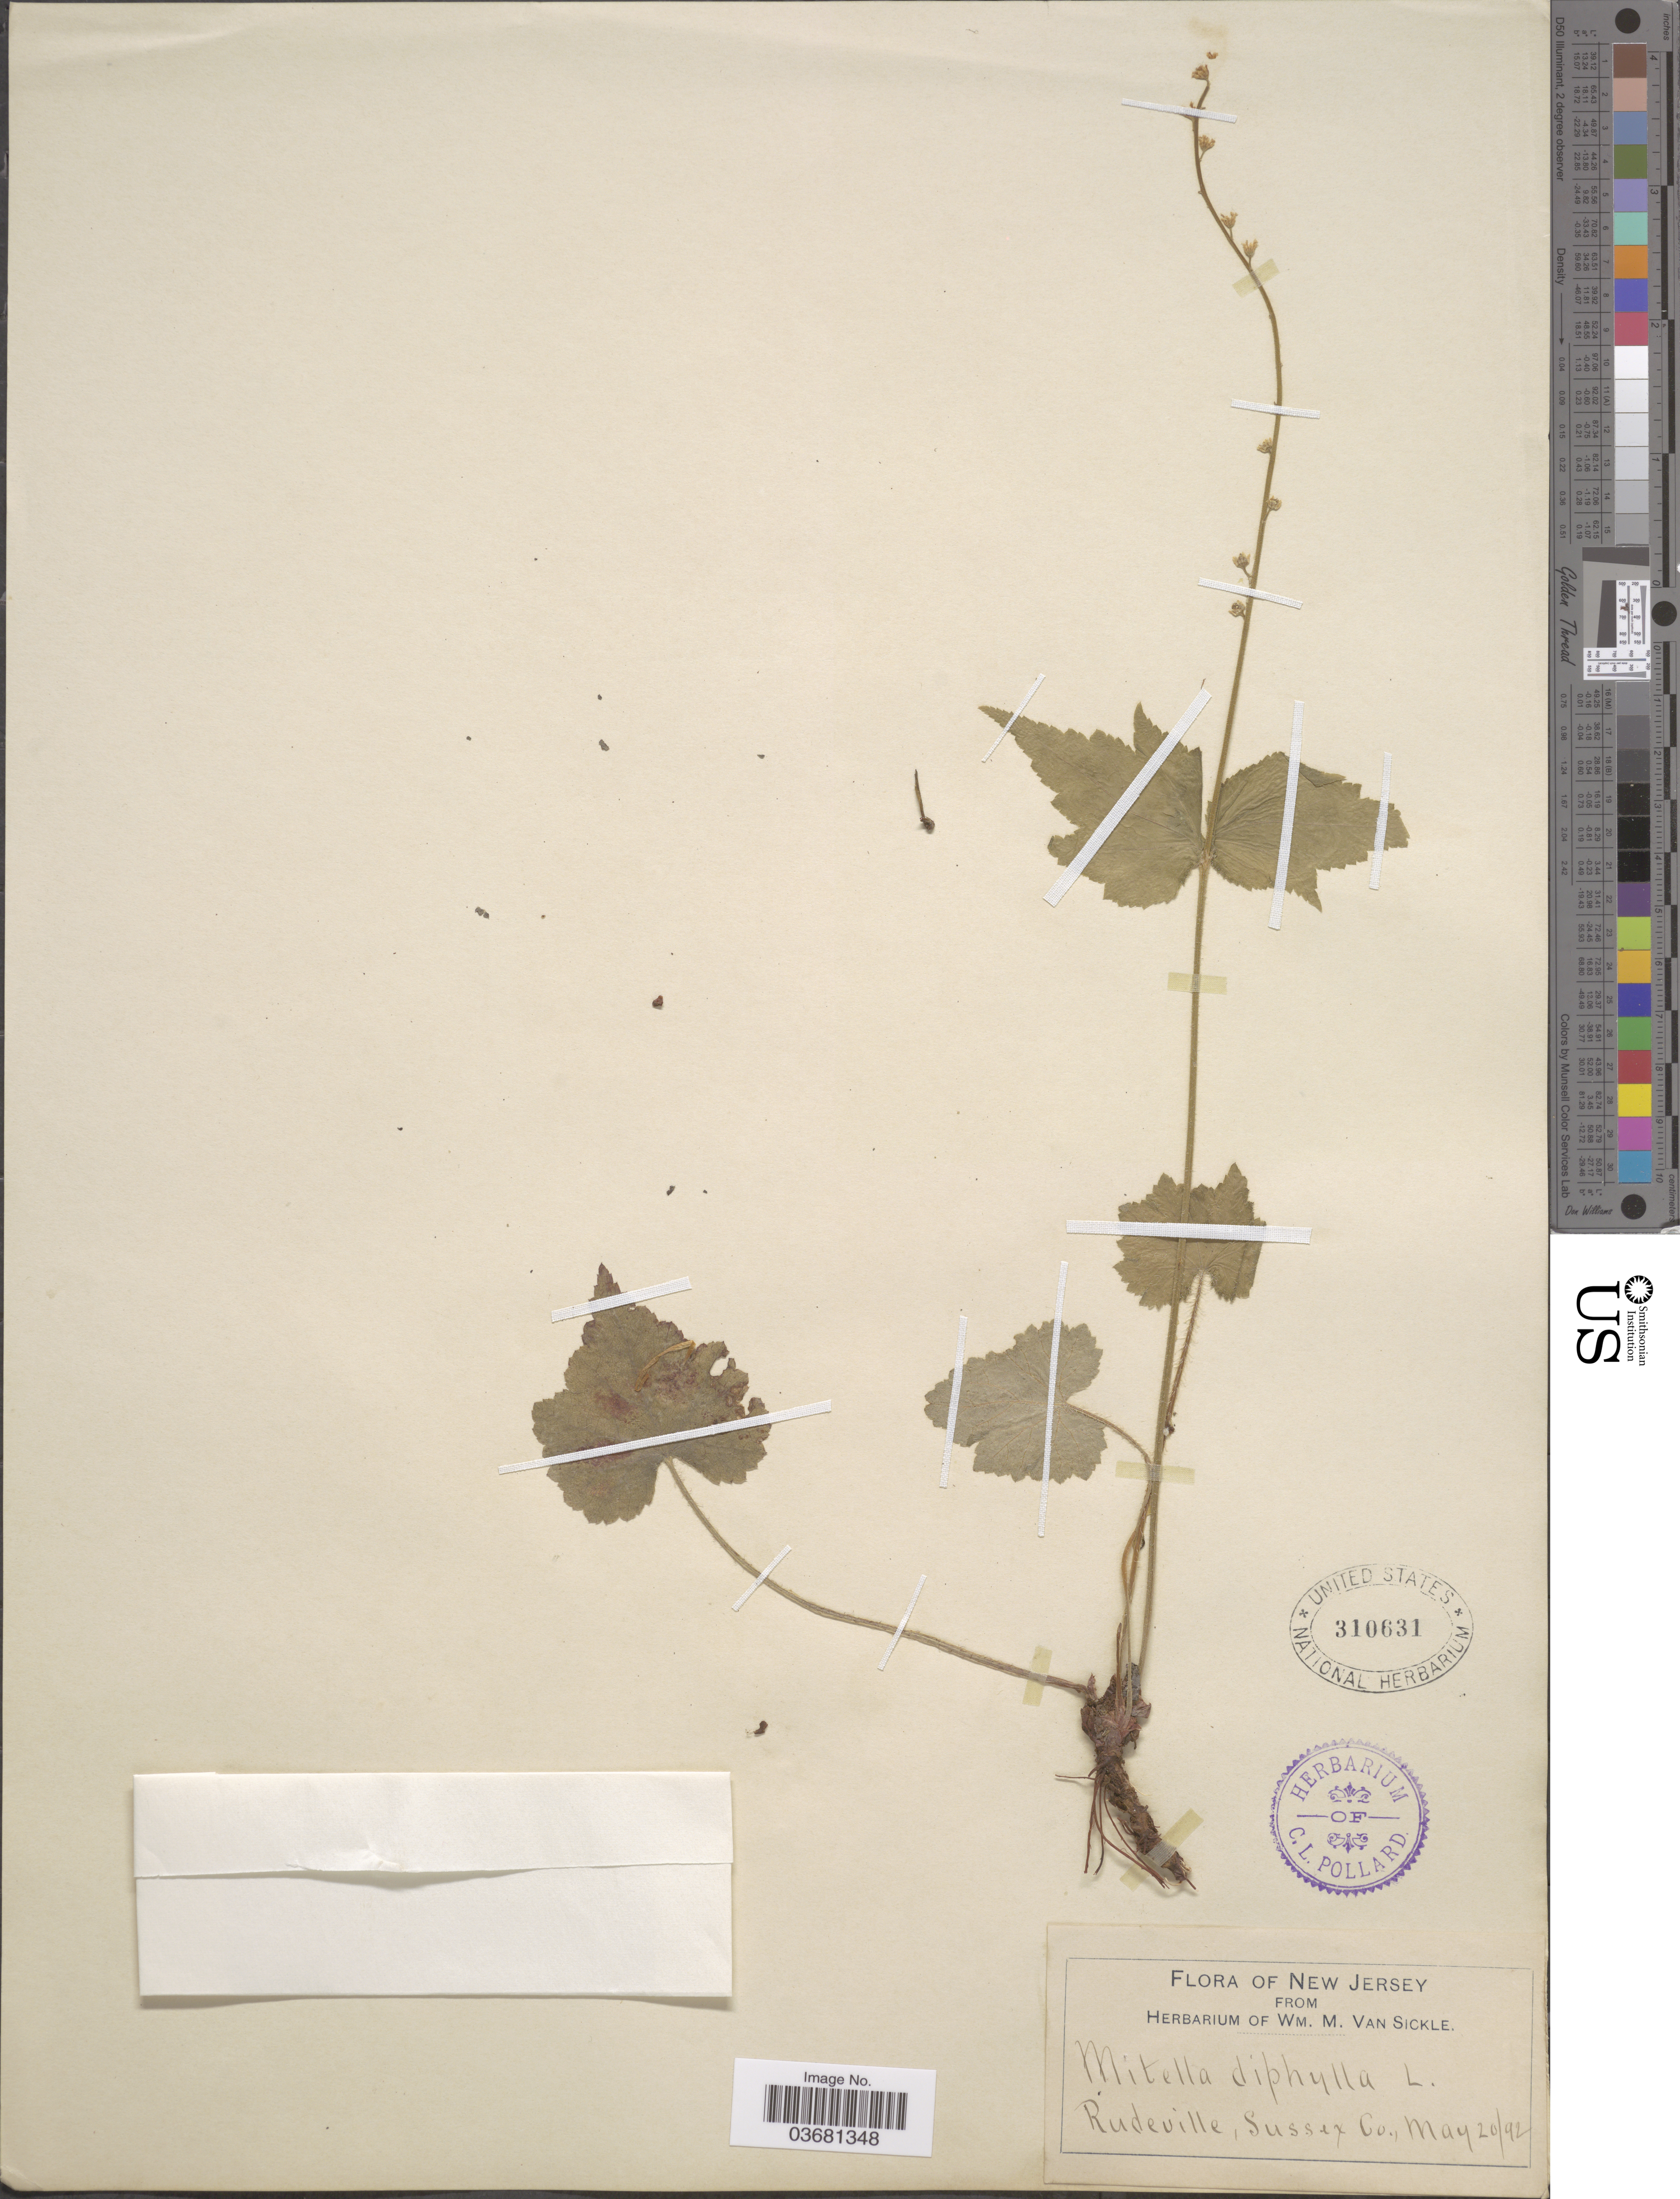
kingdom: Plantae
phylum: Tracheophyta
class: Magnoliopsida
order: Saxifragales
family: Saxifragaceae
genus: Mitella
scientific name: Mitella diphylla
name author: L.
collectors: ex herb. Wm. M. Van Sickle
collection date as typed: Transcribed d/m/y: 20/5/92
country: United States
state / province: New Jersey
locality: Rudeville, Sussex Co.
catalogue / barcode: US 310631